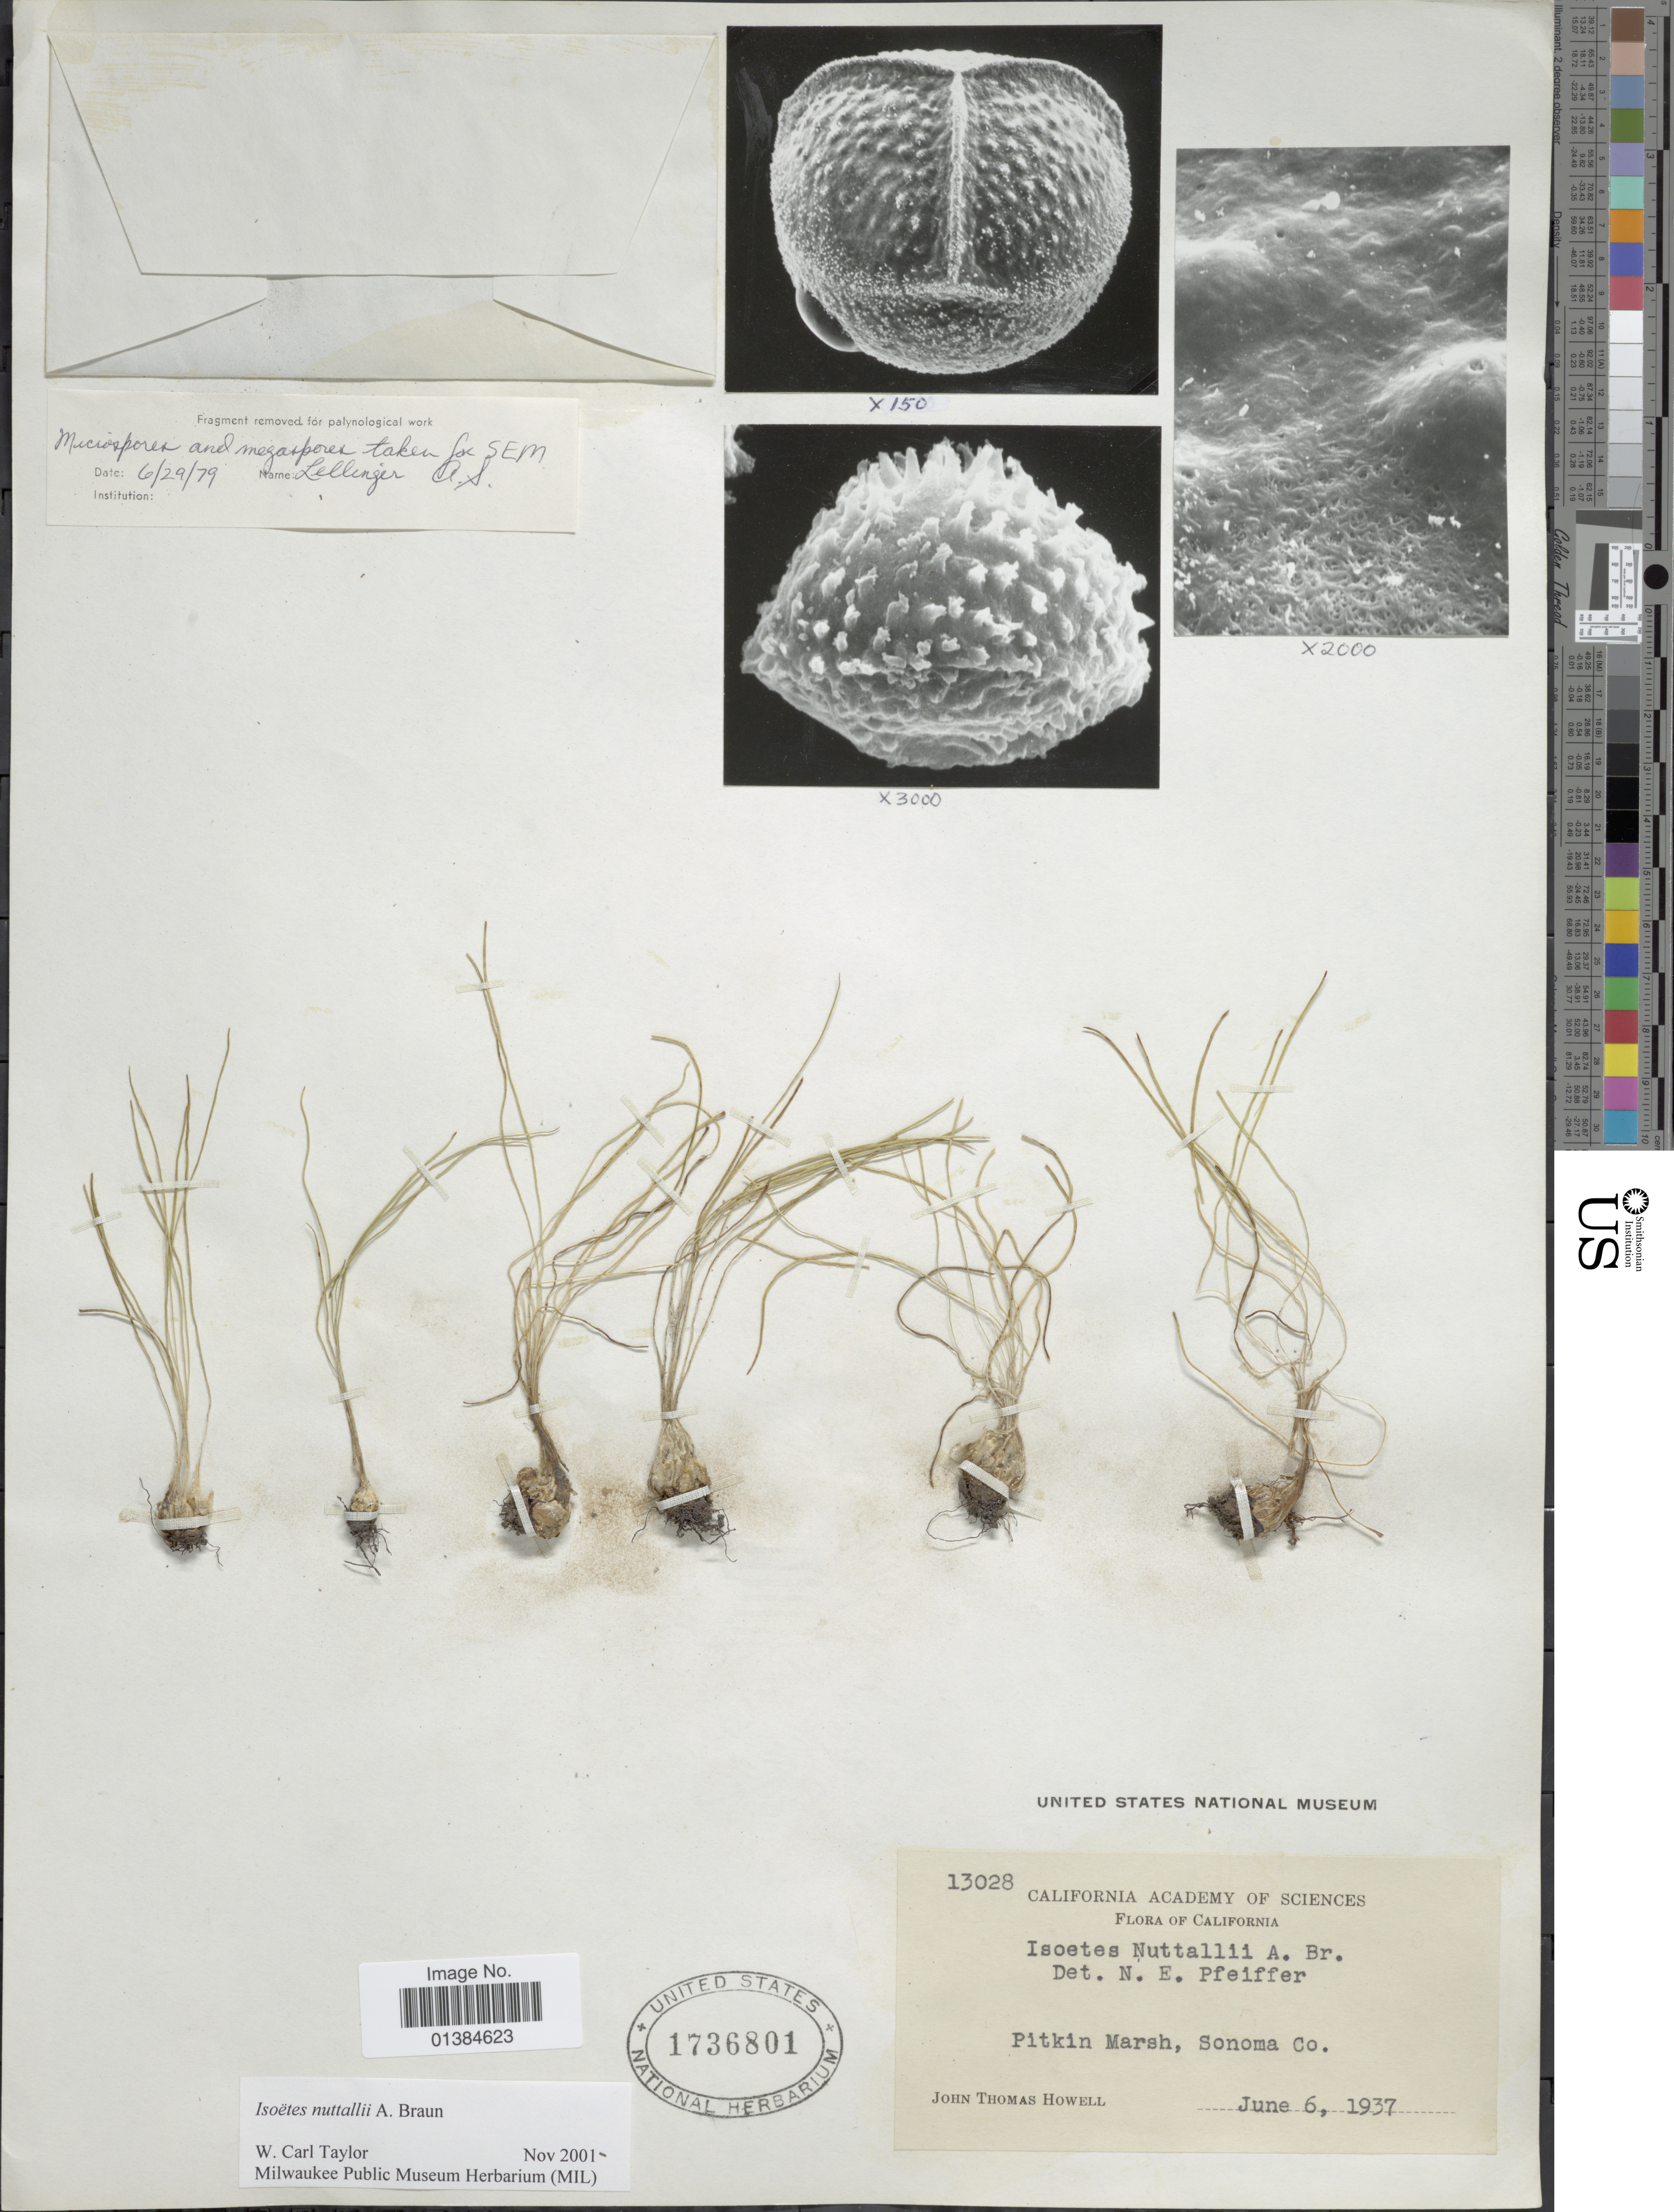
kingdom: Plantae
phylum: Tracheophyta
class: Lycopodiopsida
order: Isoetales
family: Isoetaceae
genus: Isoetes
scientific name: Isoetes nuttallii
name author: A. Braun ex Engelm.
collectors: J. T. Howell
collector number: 13028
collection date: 1937-06-06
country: United States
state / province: California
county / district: Sonoma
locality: Pitkin Marsh, Sonoma Co.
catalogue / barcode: US 1736801